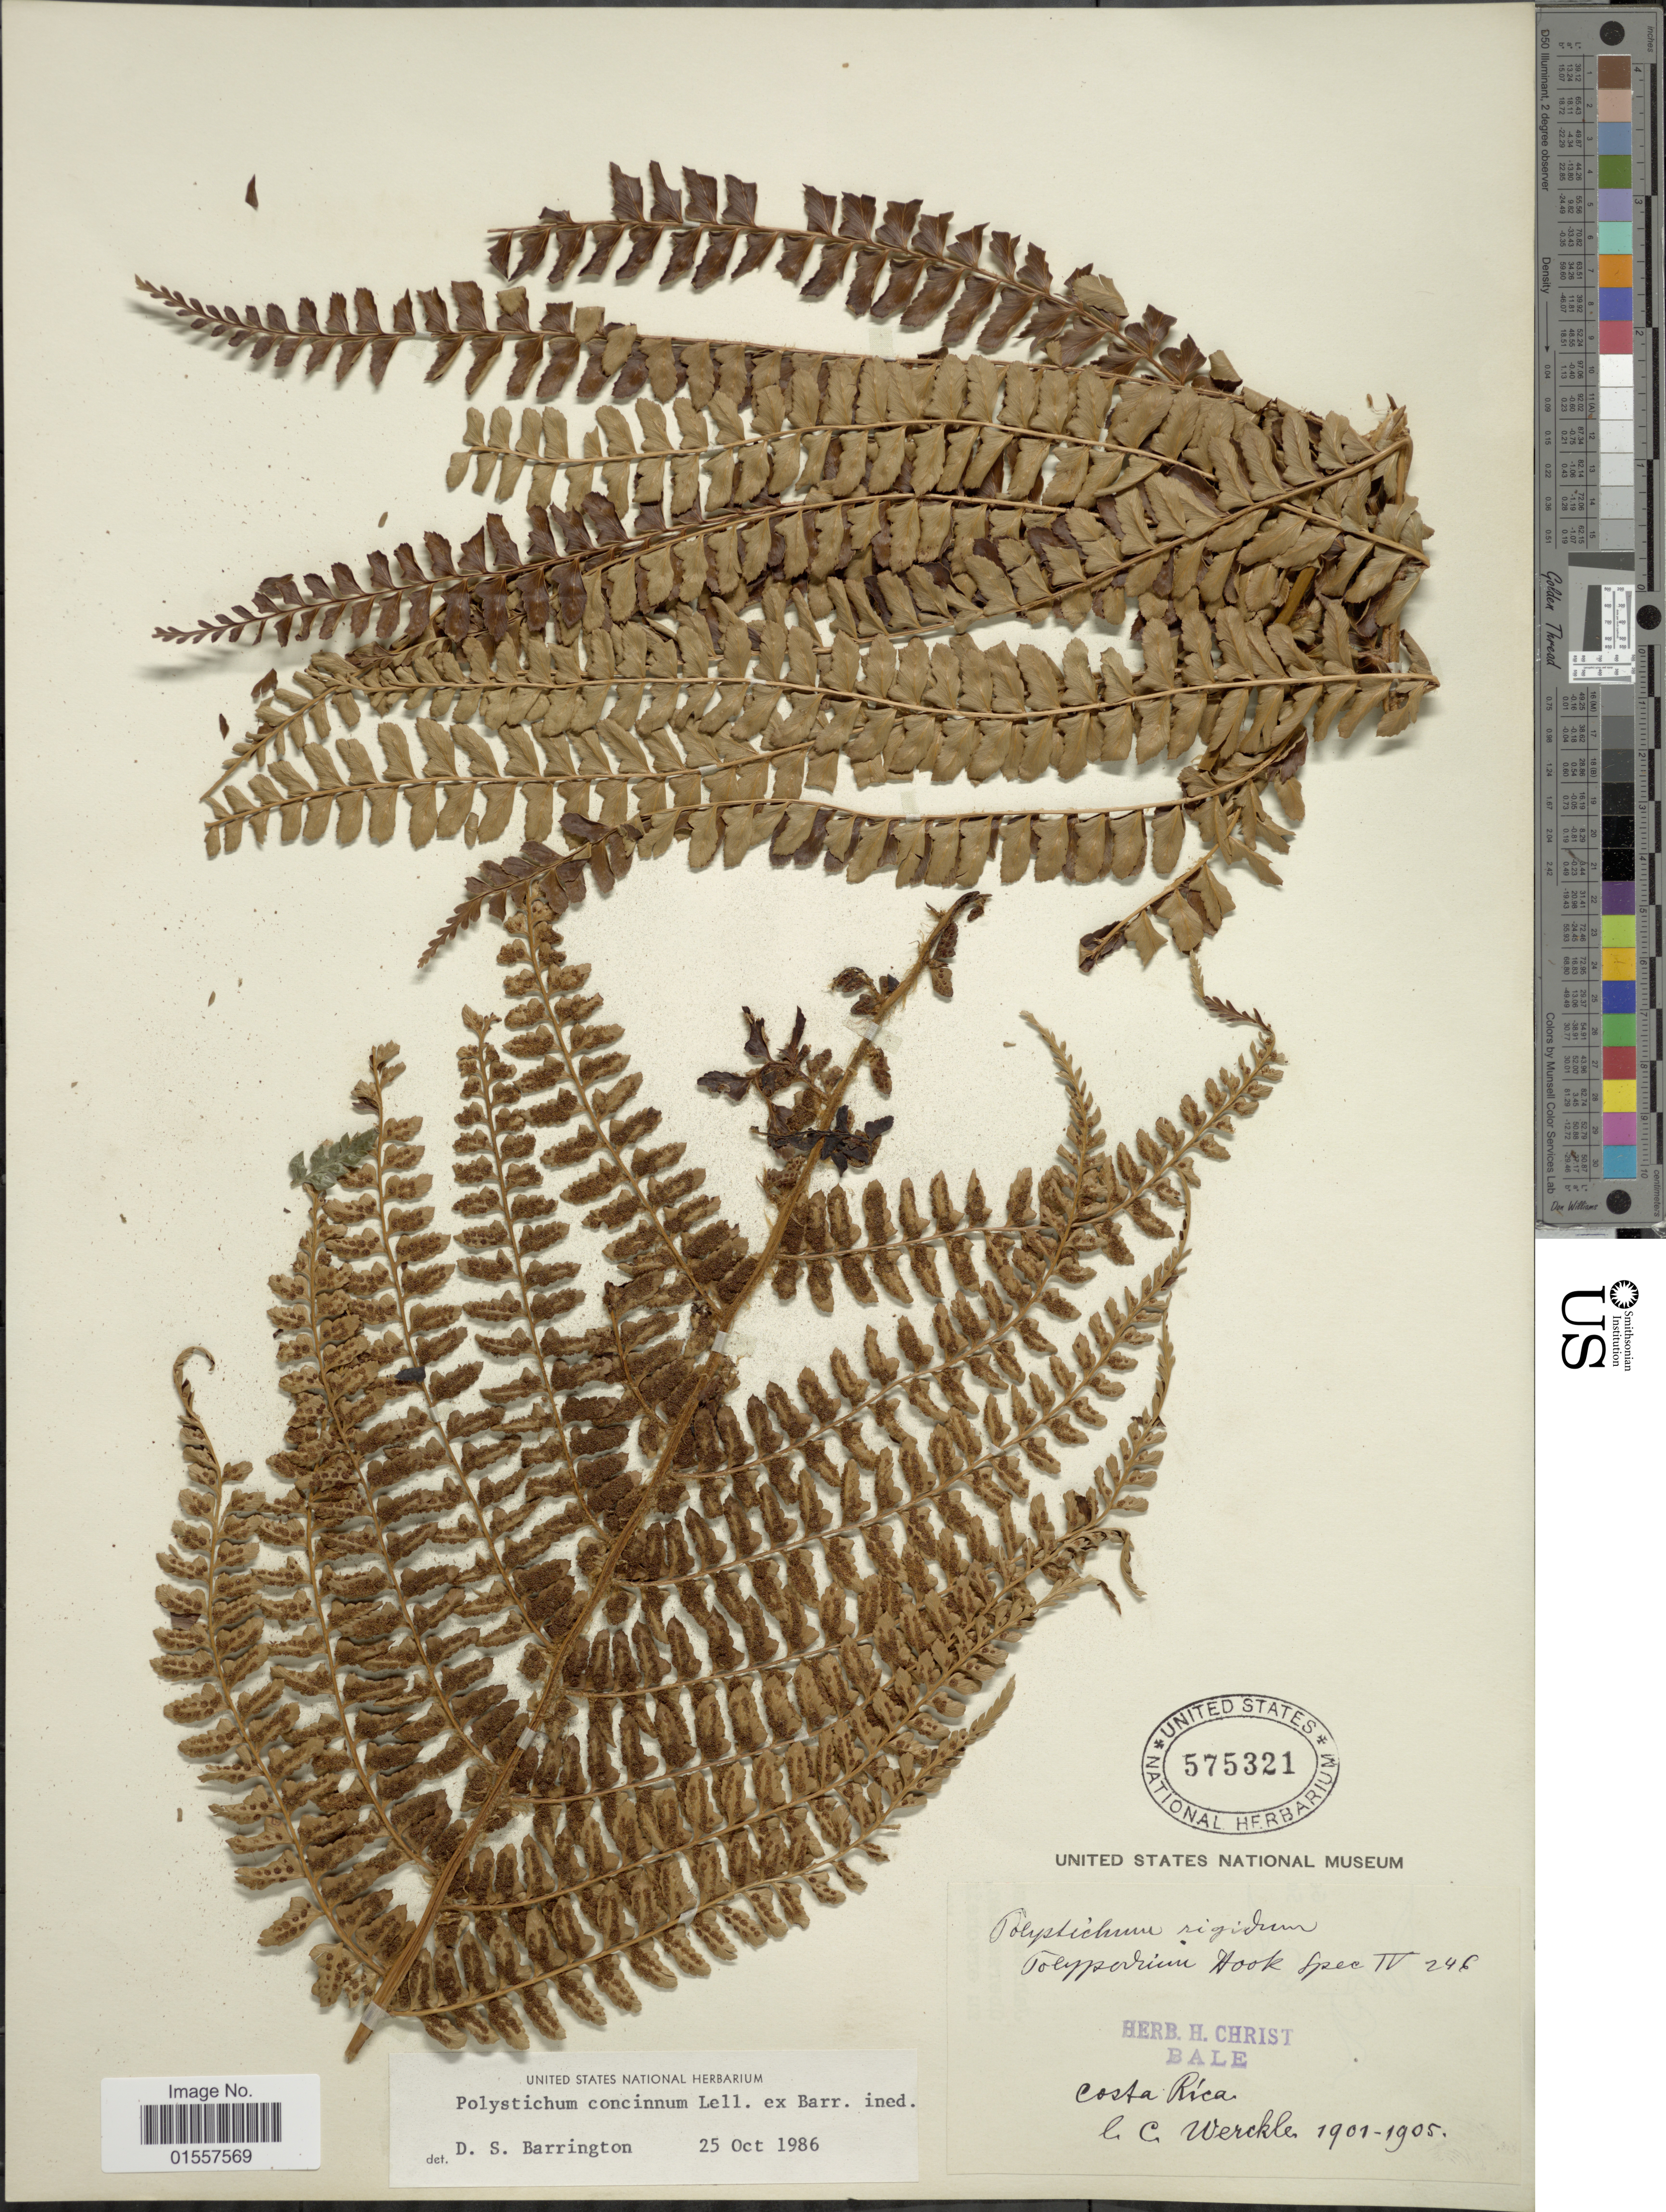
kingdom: Plantae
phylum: Tracheophyta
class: Polypodiopsida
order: Polypodiales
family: Dryopteridaceae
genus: Polystichum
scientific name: Polystichum concinnum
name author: Lellinger ex Barrington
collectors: C. Wercklé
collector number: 246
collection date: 1901/1905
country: Costa Rica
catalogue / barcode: US 575321